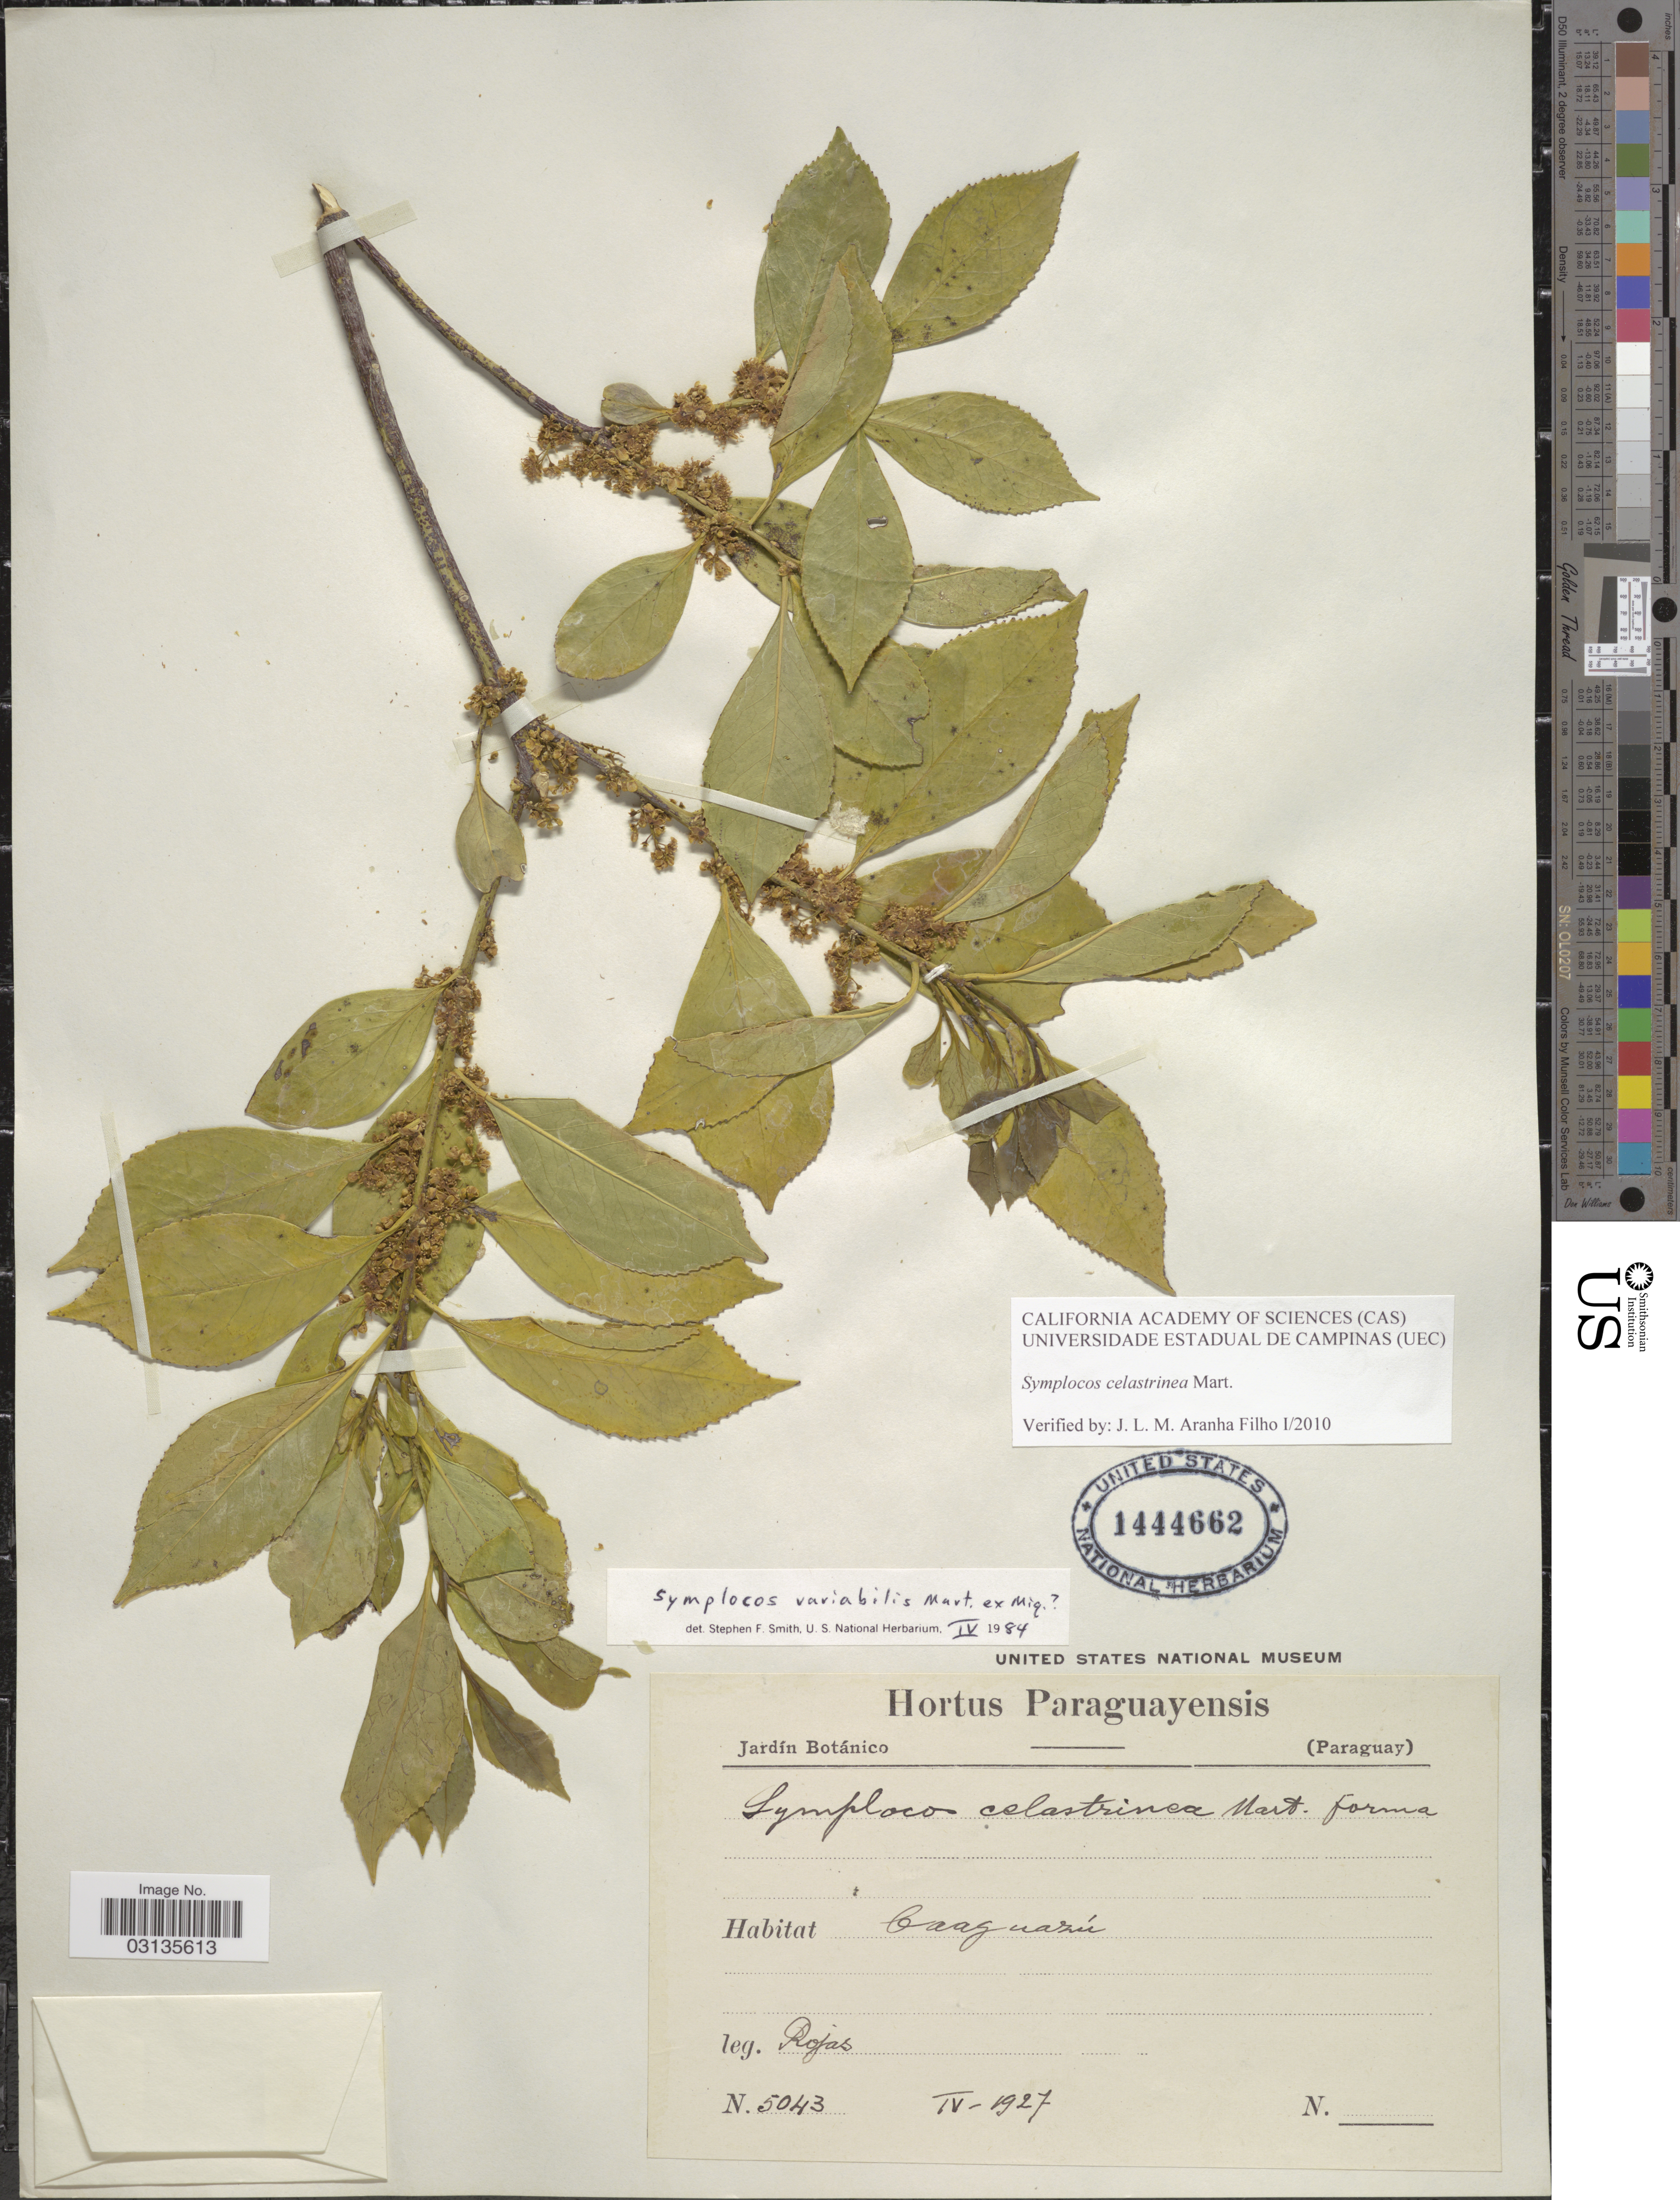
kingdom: Plantae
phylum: Tracheophyta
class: Magnoliopsida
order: Ericales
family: Symplocaceae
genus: Symplocos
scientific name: Symplocos celastrinea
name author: Mart. ex Miq.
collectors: Rojas, --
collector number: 5043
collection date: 1927-04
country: Paraguay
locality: Hortus Paraguayensis. Jardín Botánico. Caaguazú.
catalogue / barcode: US 1444662